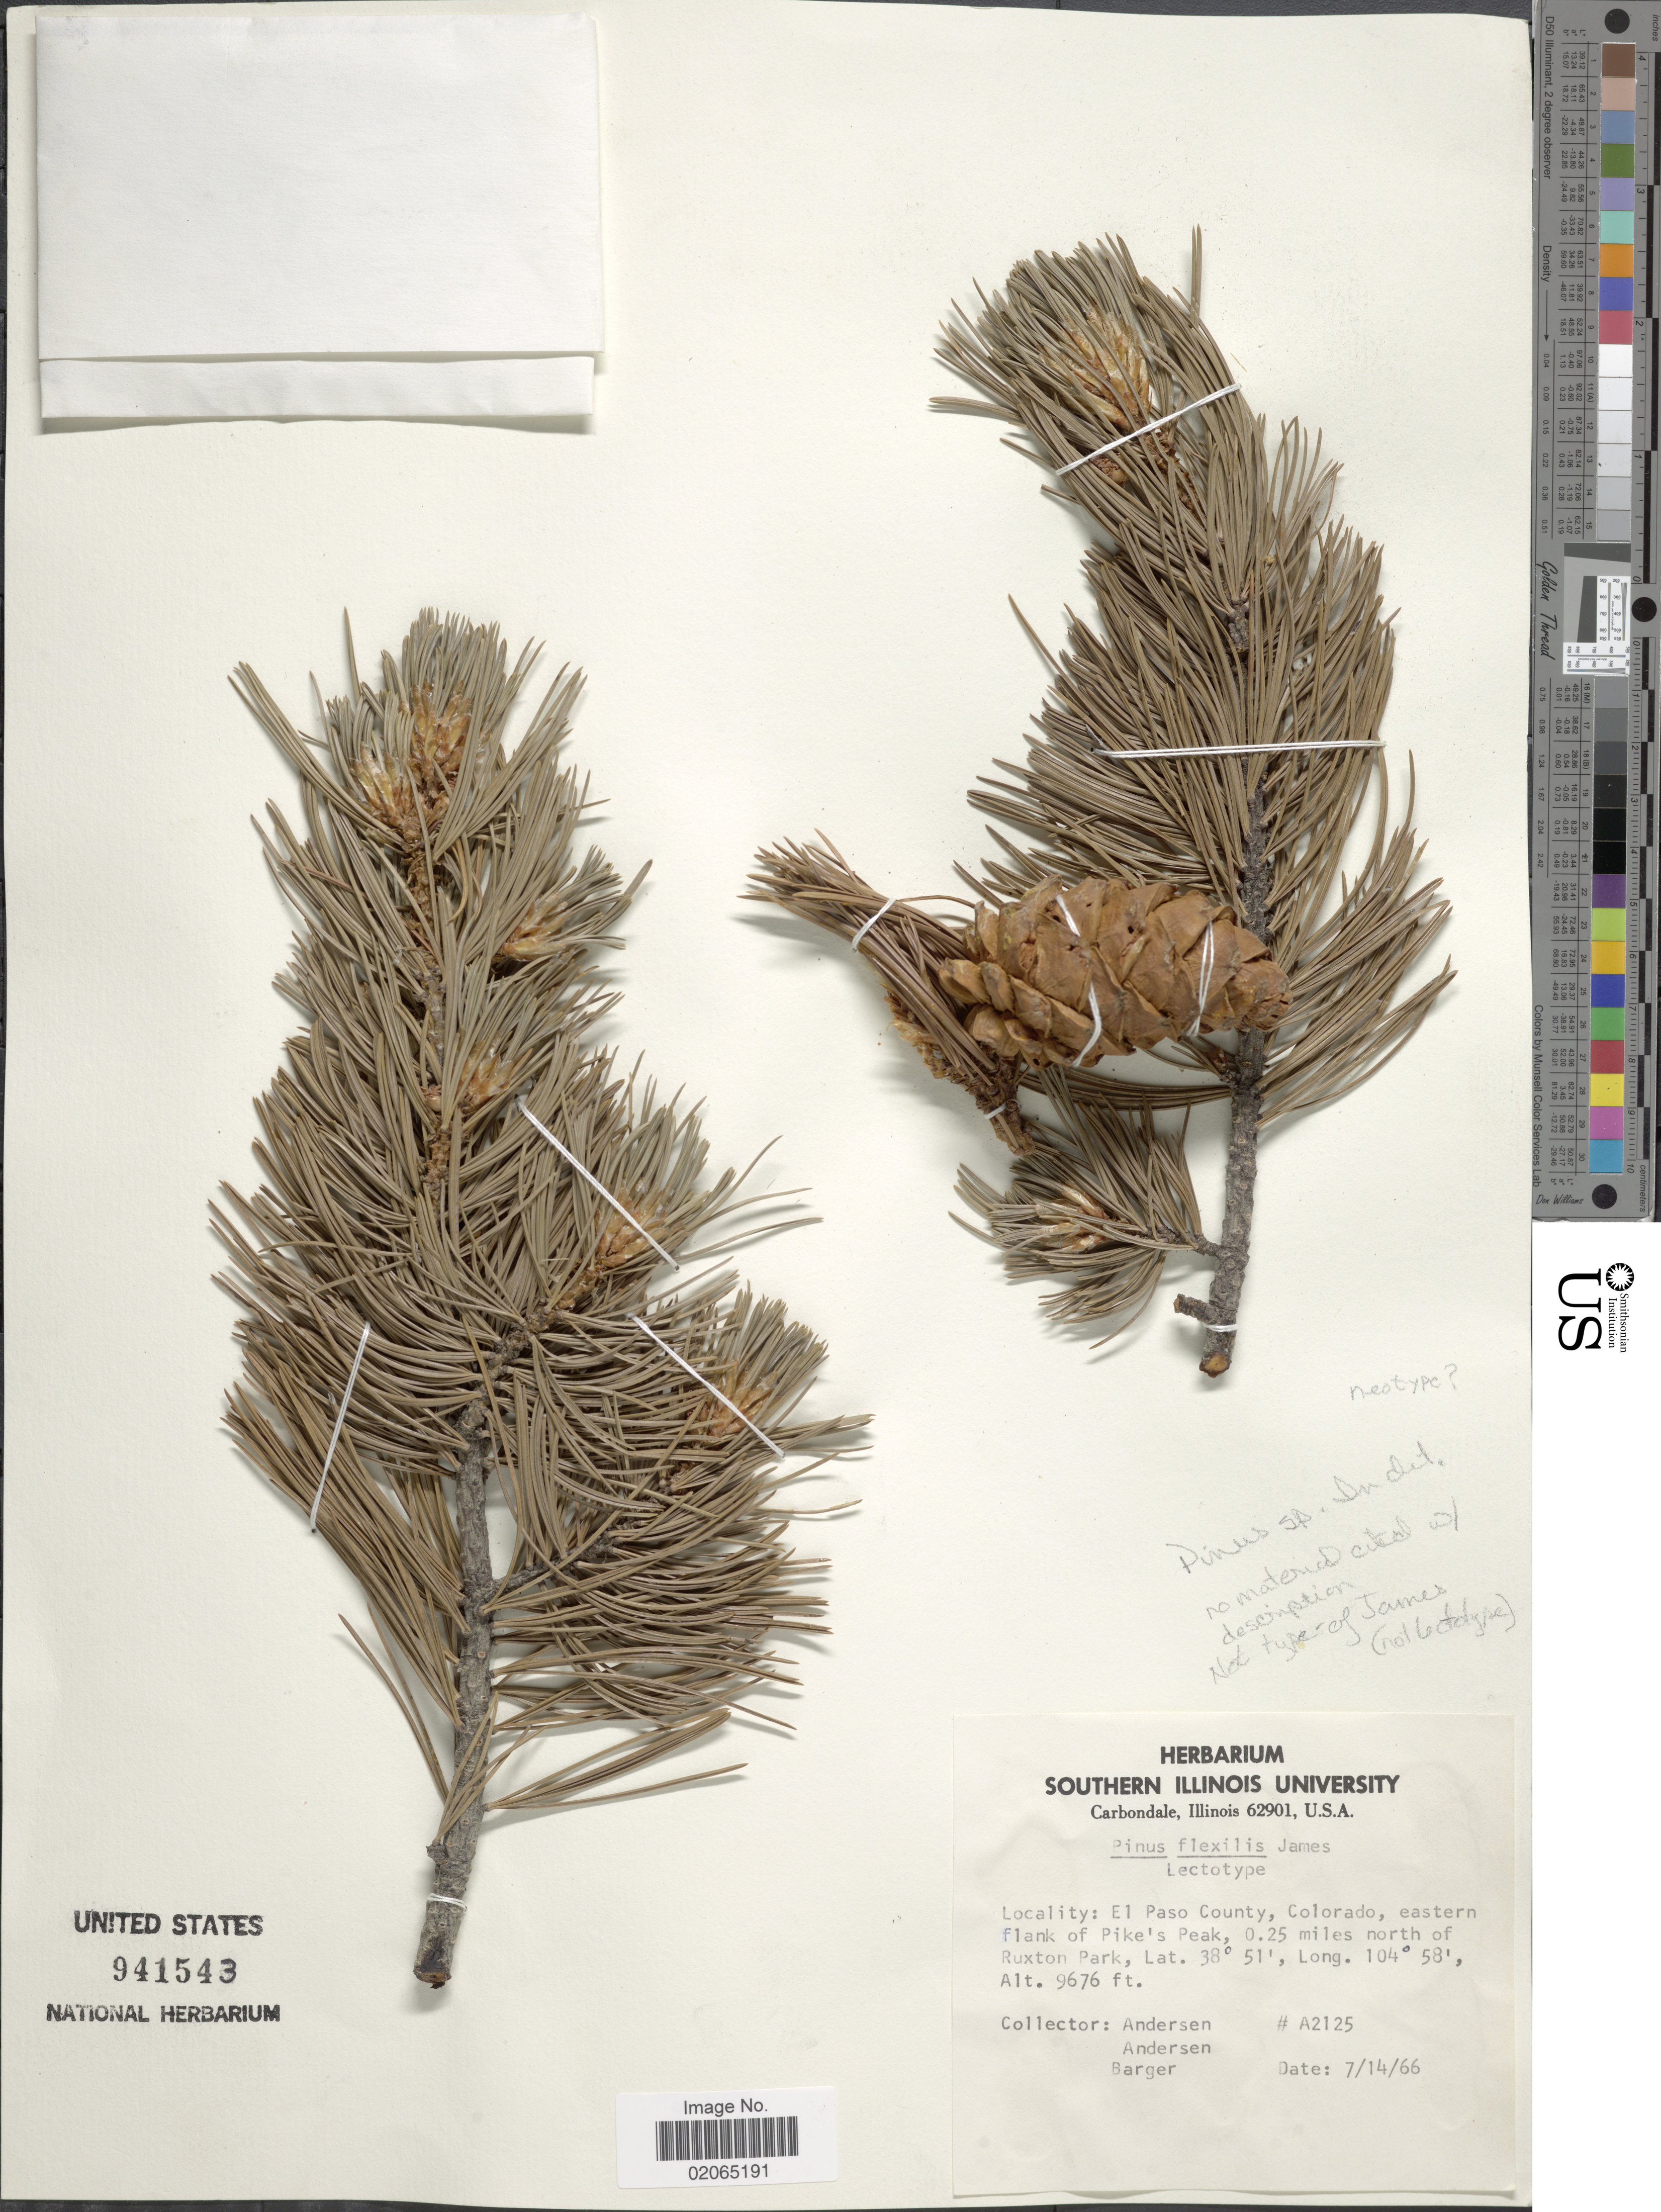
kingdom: Plantae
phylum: Tracheophyta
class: Pinopsida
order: Pinales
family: Pinaceae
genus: Pinus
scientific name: Pinus sp.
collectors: Andersen, Andersen & Barger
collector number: A2125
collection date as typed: Transcribed d/m/y: 14/7/66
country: United States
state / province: Colorado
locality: El Pas County, Colorado, eastern flank of Pike's Peak, 0.25 miles north of Ruxton Park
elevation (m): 2949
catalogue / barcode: US 941543